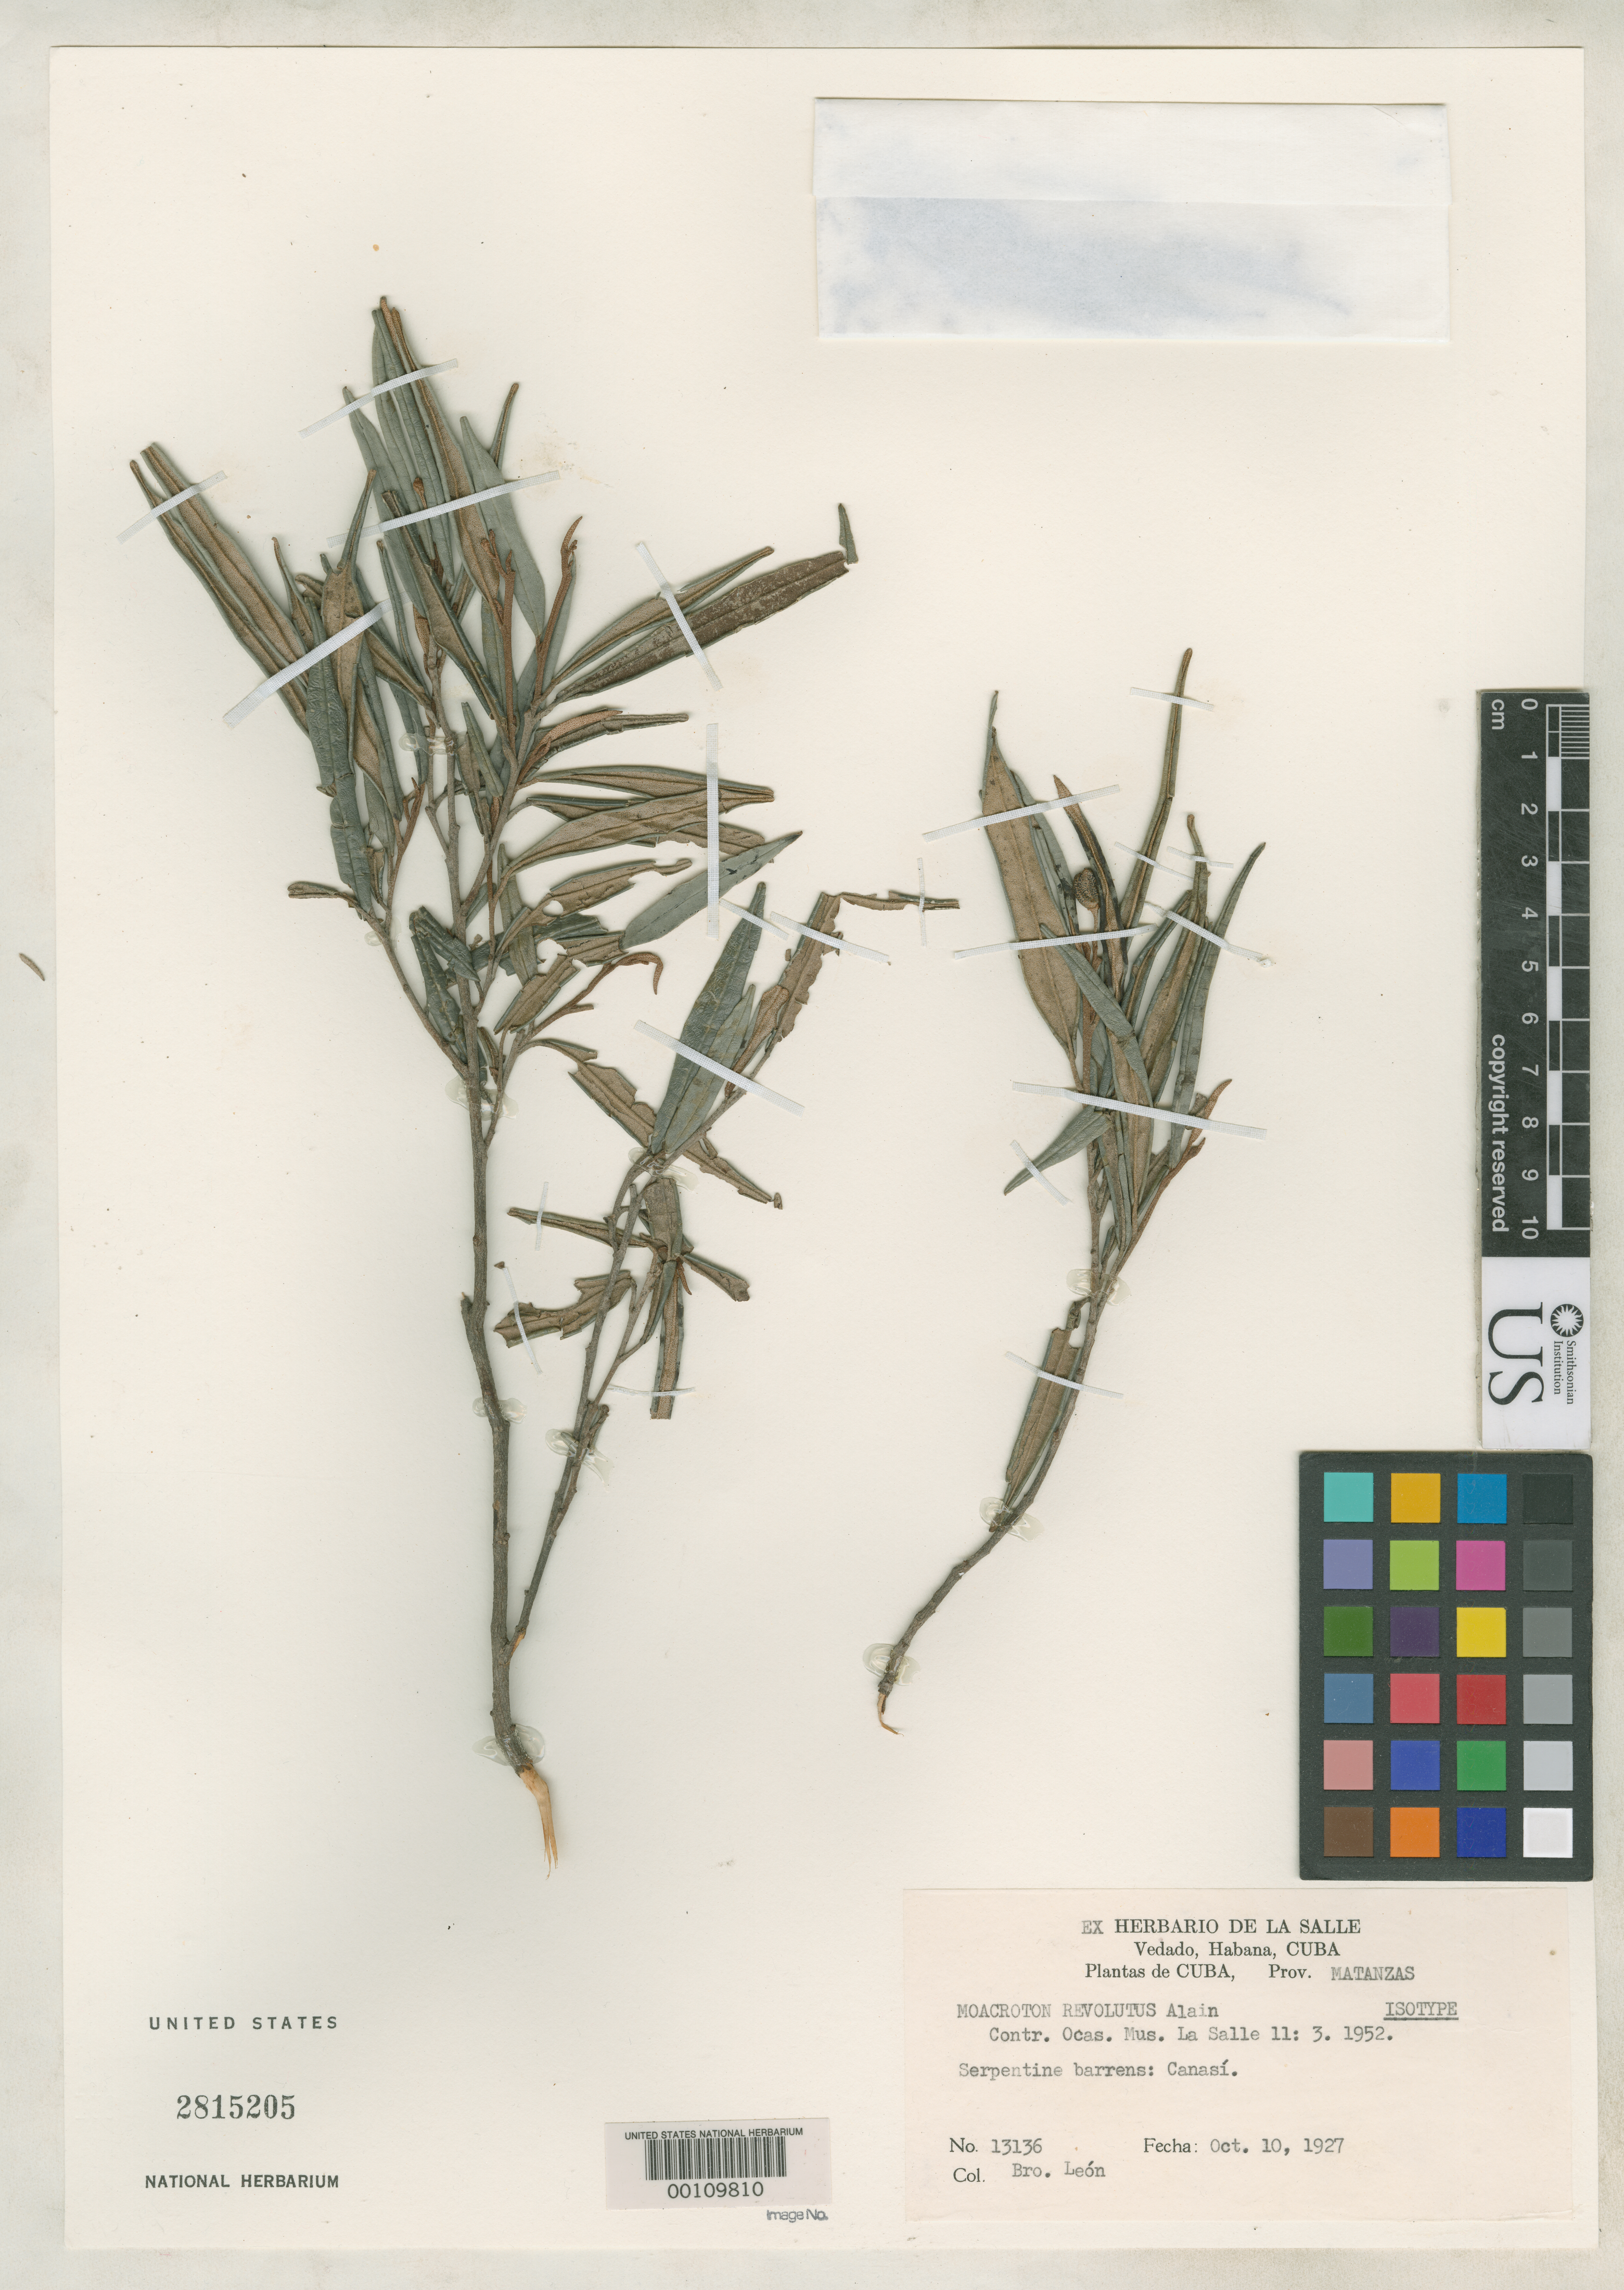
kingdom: Plantae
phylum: Tracheophyta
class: Magnoliopsida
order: Malpighiales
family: Euphorbiaceae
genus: Moacroton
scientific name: Moacroton revolutus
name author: Alain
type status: Isotype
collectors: Bro. León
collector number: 13136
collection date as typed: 10 Oct 1927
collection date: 1927-10-10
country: Cuba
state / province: Matanzas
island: Greater Antilles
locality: Canasi.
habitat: Serpentine barrens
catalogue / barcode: US 2815205